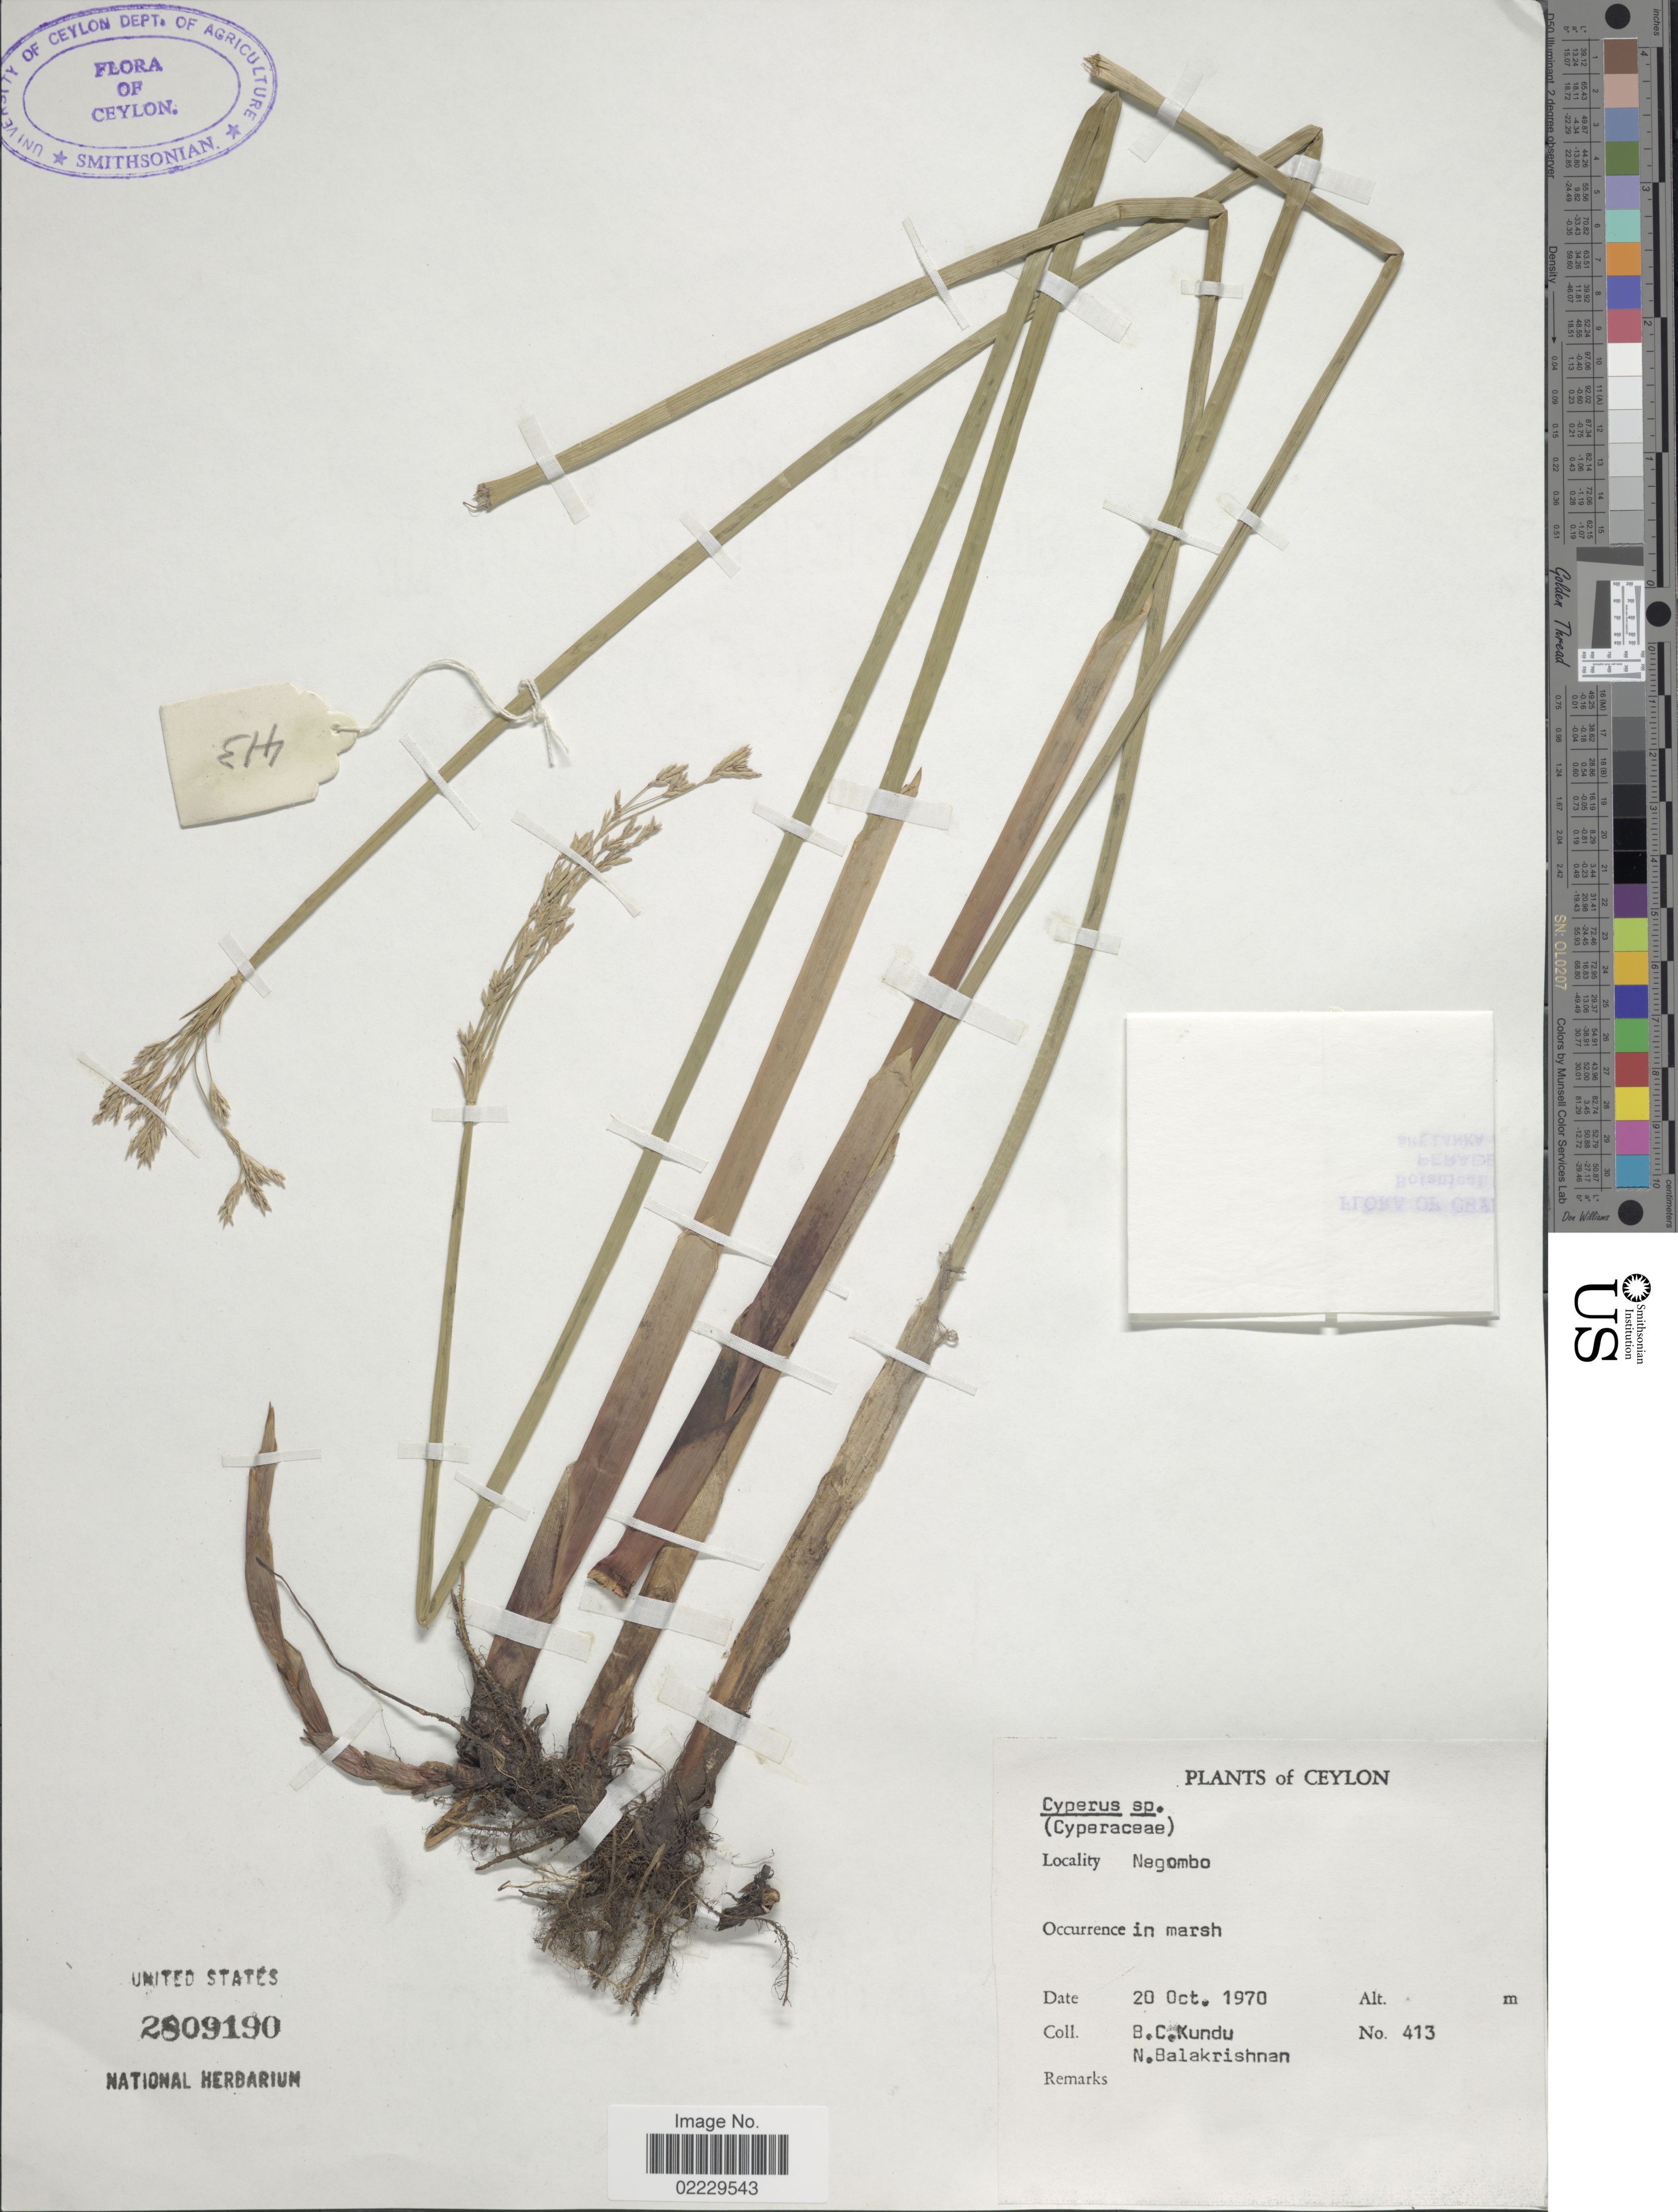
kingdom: Plantae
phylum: Tracheophyta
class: Liliopsida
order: Poales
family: Cyperaceae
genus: Cyperus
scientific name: Cyperus corymbosus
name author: Rottb.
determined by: Strong, Mark T., (BOT), Smithsonian Institution - National Museum of Natural History (UNITED STATES)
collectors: B. C. Kundu & N. Balakrishnan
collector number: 413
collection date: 1970-10-20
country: Sri Lanka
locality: Ceylon, Negombo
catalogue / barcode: US 2809190